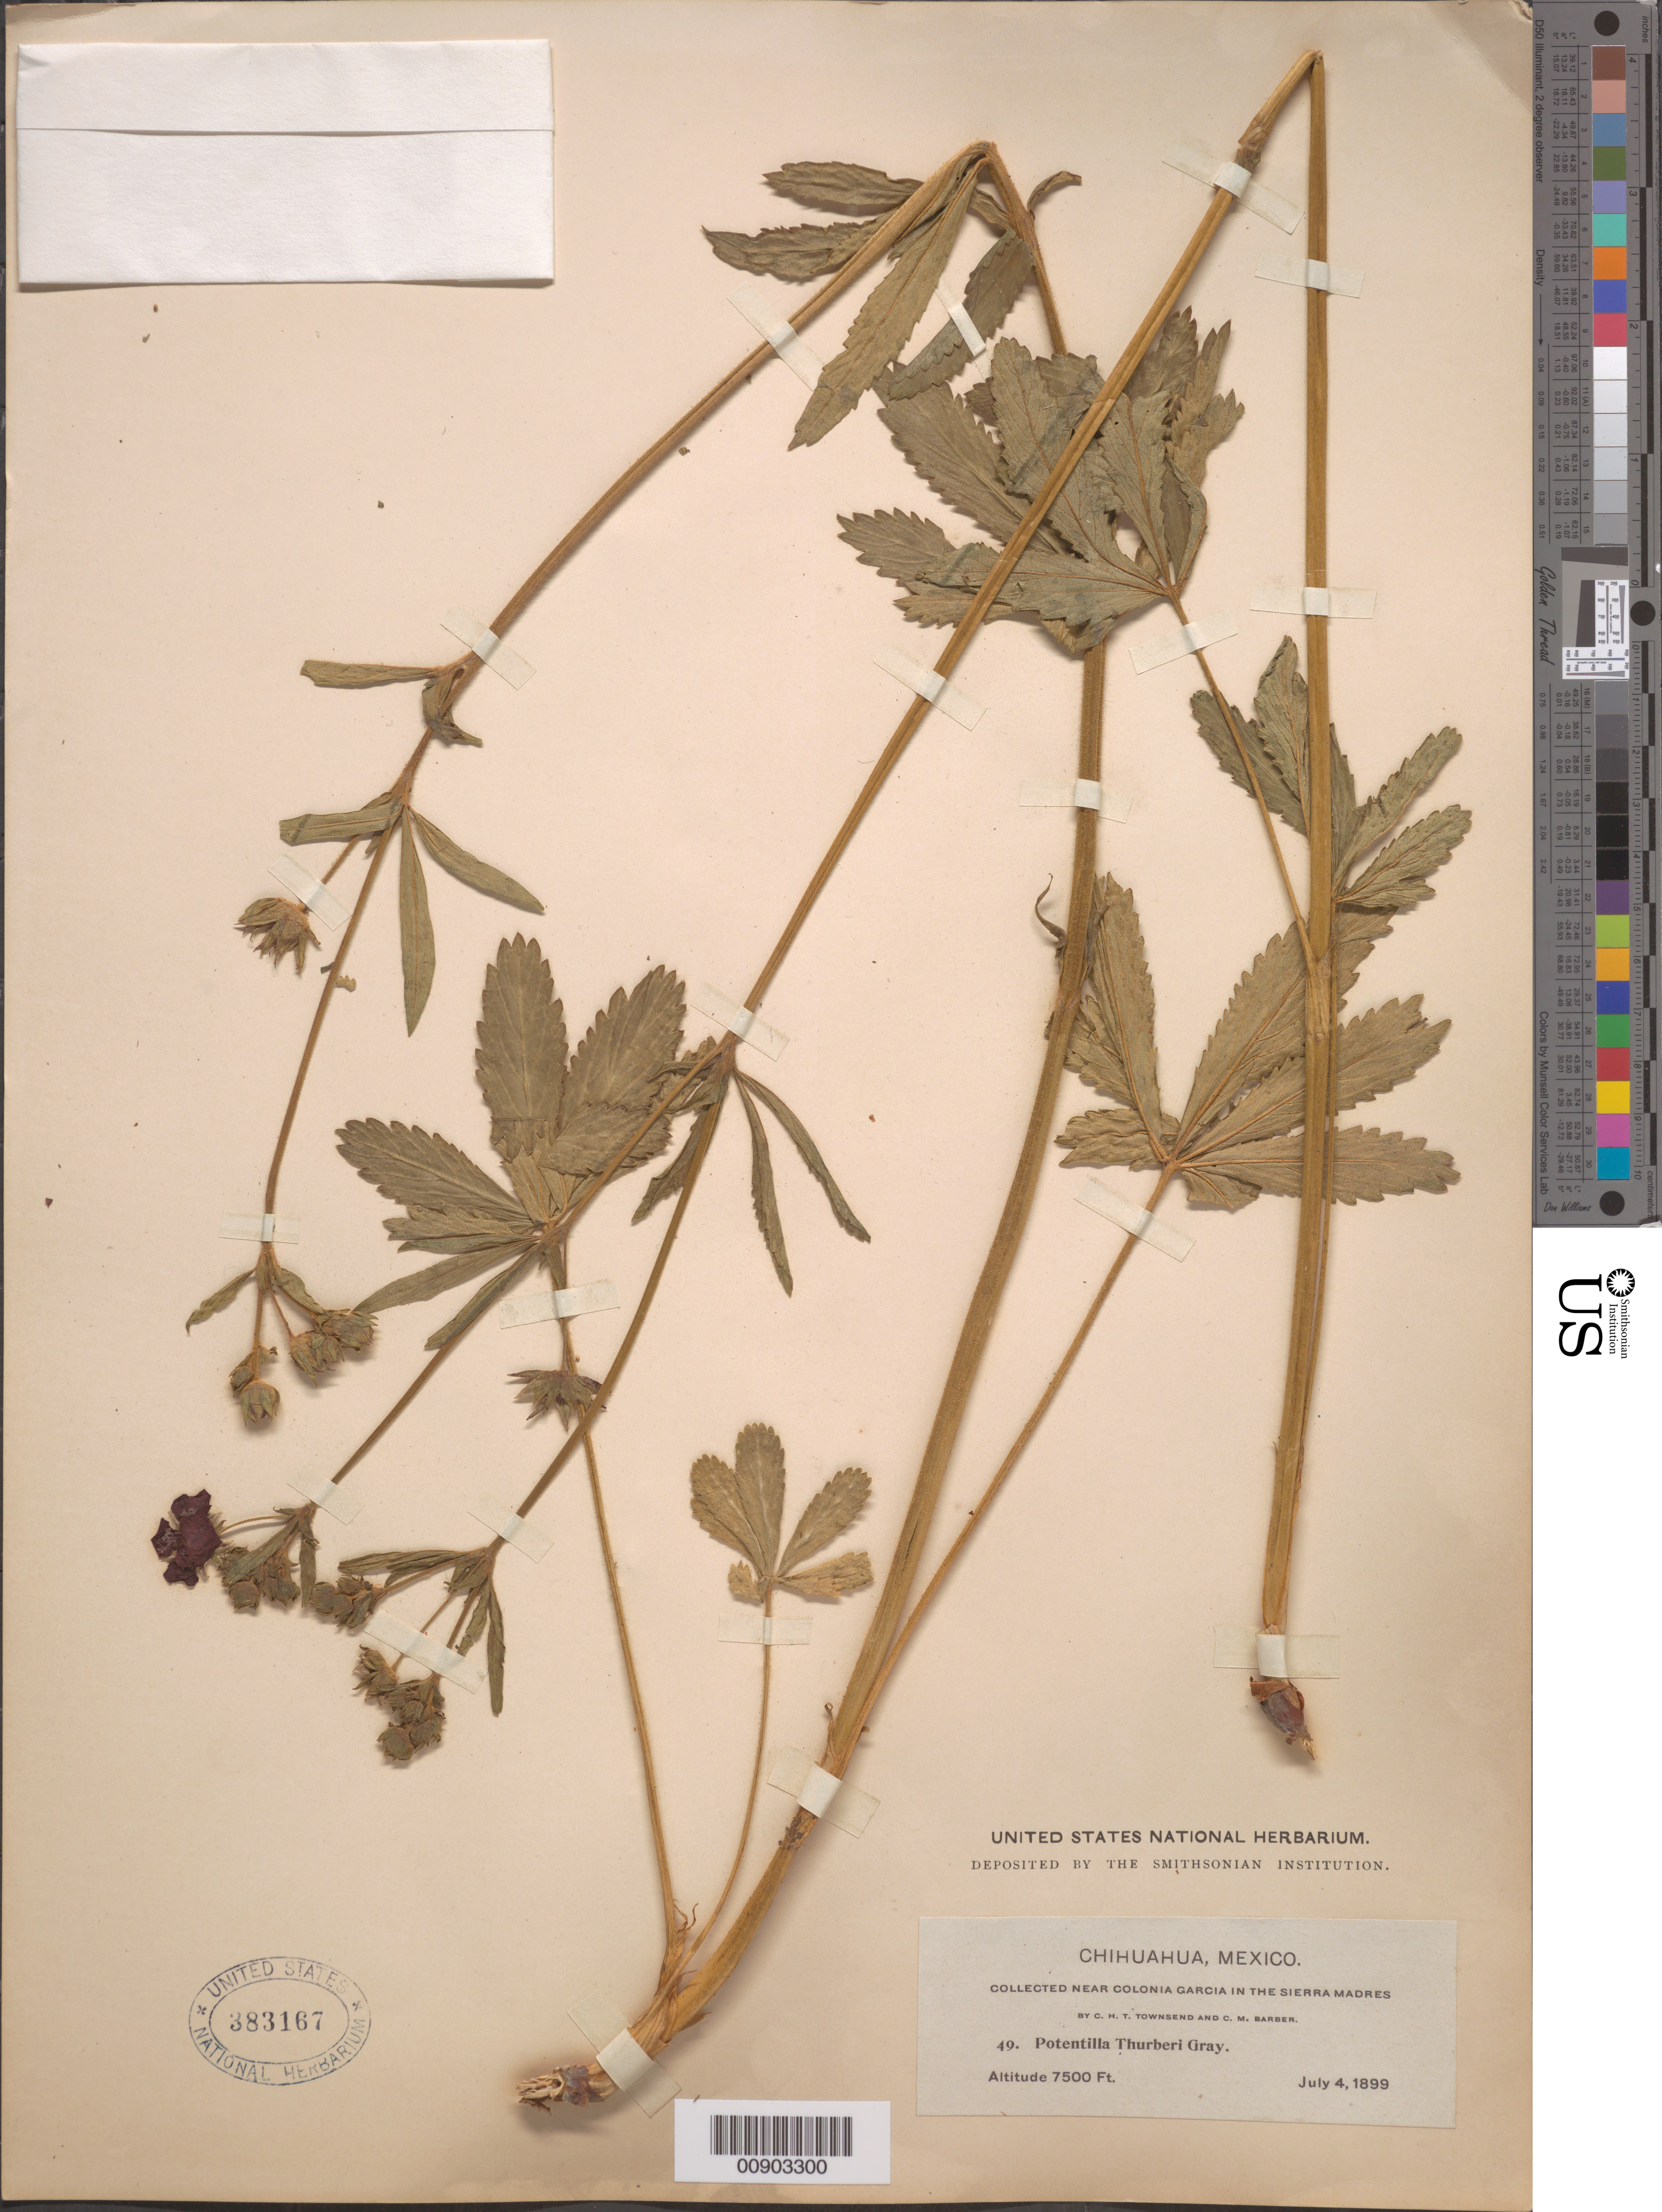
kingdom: Plantae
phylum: Tracheophyta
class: Magnoliopsida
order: Rosales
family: Rosaceae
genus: Potentilla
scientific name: Potentilla thurberi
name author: A. Gray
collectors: C. H. T. Townsend & C. Barber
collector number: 49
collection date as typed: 04 Jul 1899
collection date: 1899-07-04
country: Mexico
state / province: Chihuahua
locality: Near Colonia García in the Sierra Madre, Chihuahua.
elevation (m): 2286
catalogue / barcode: US 383167